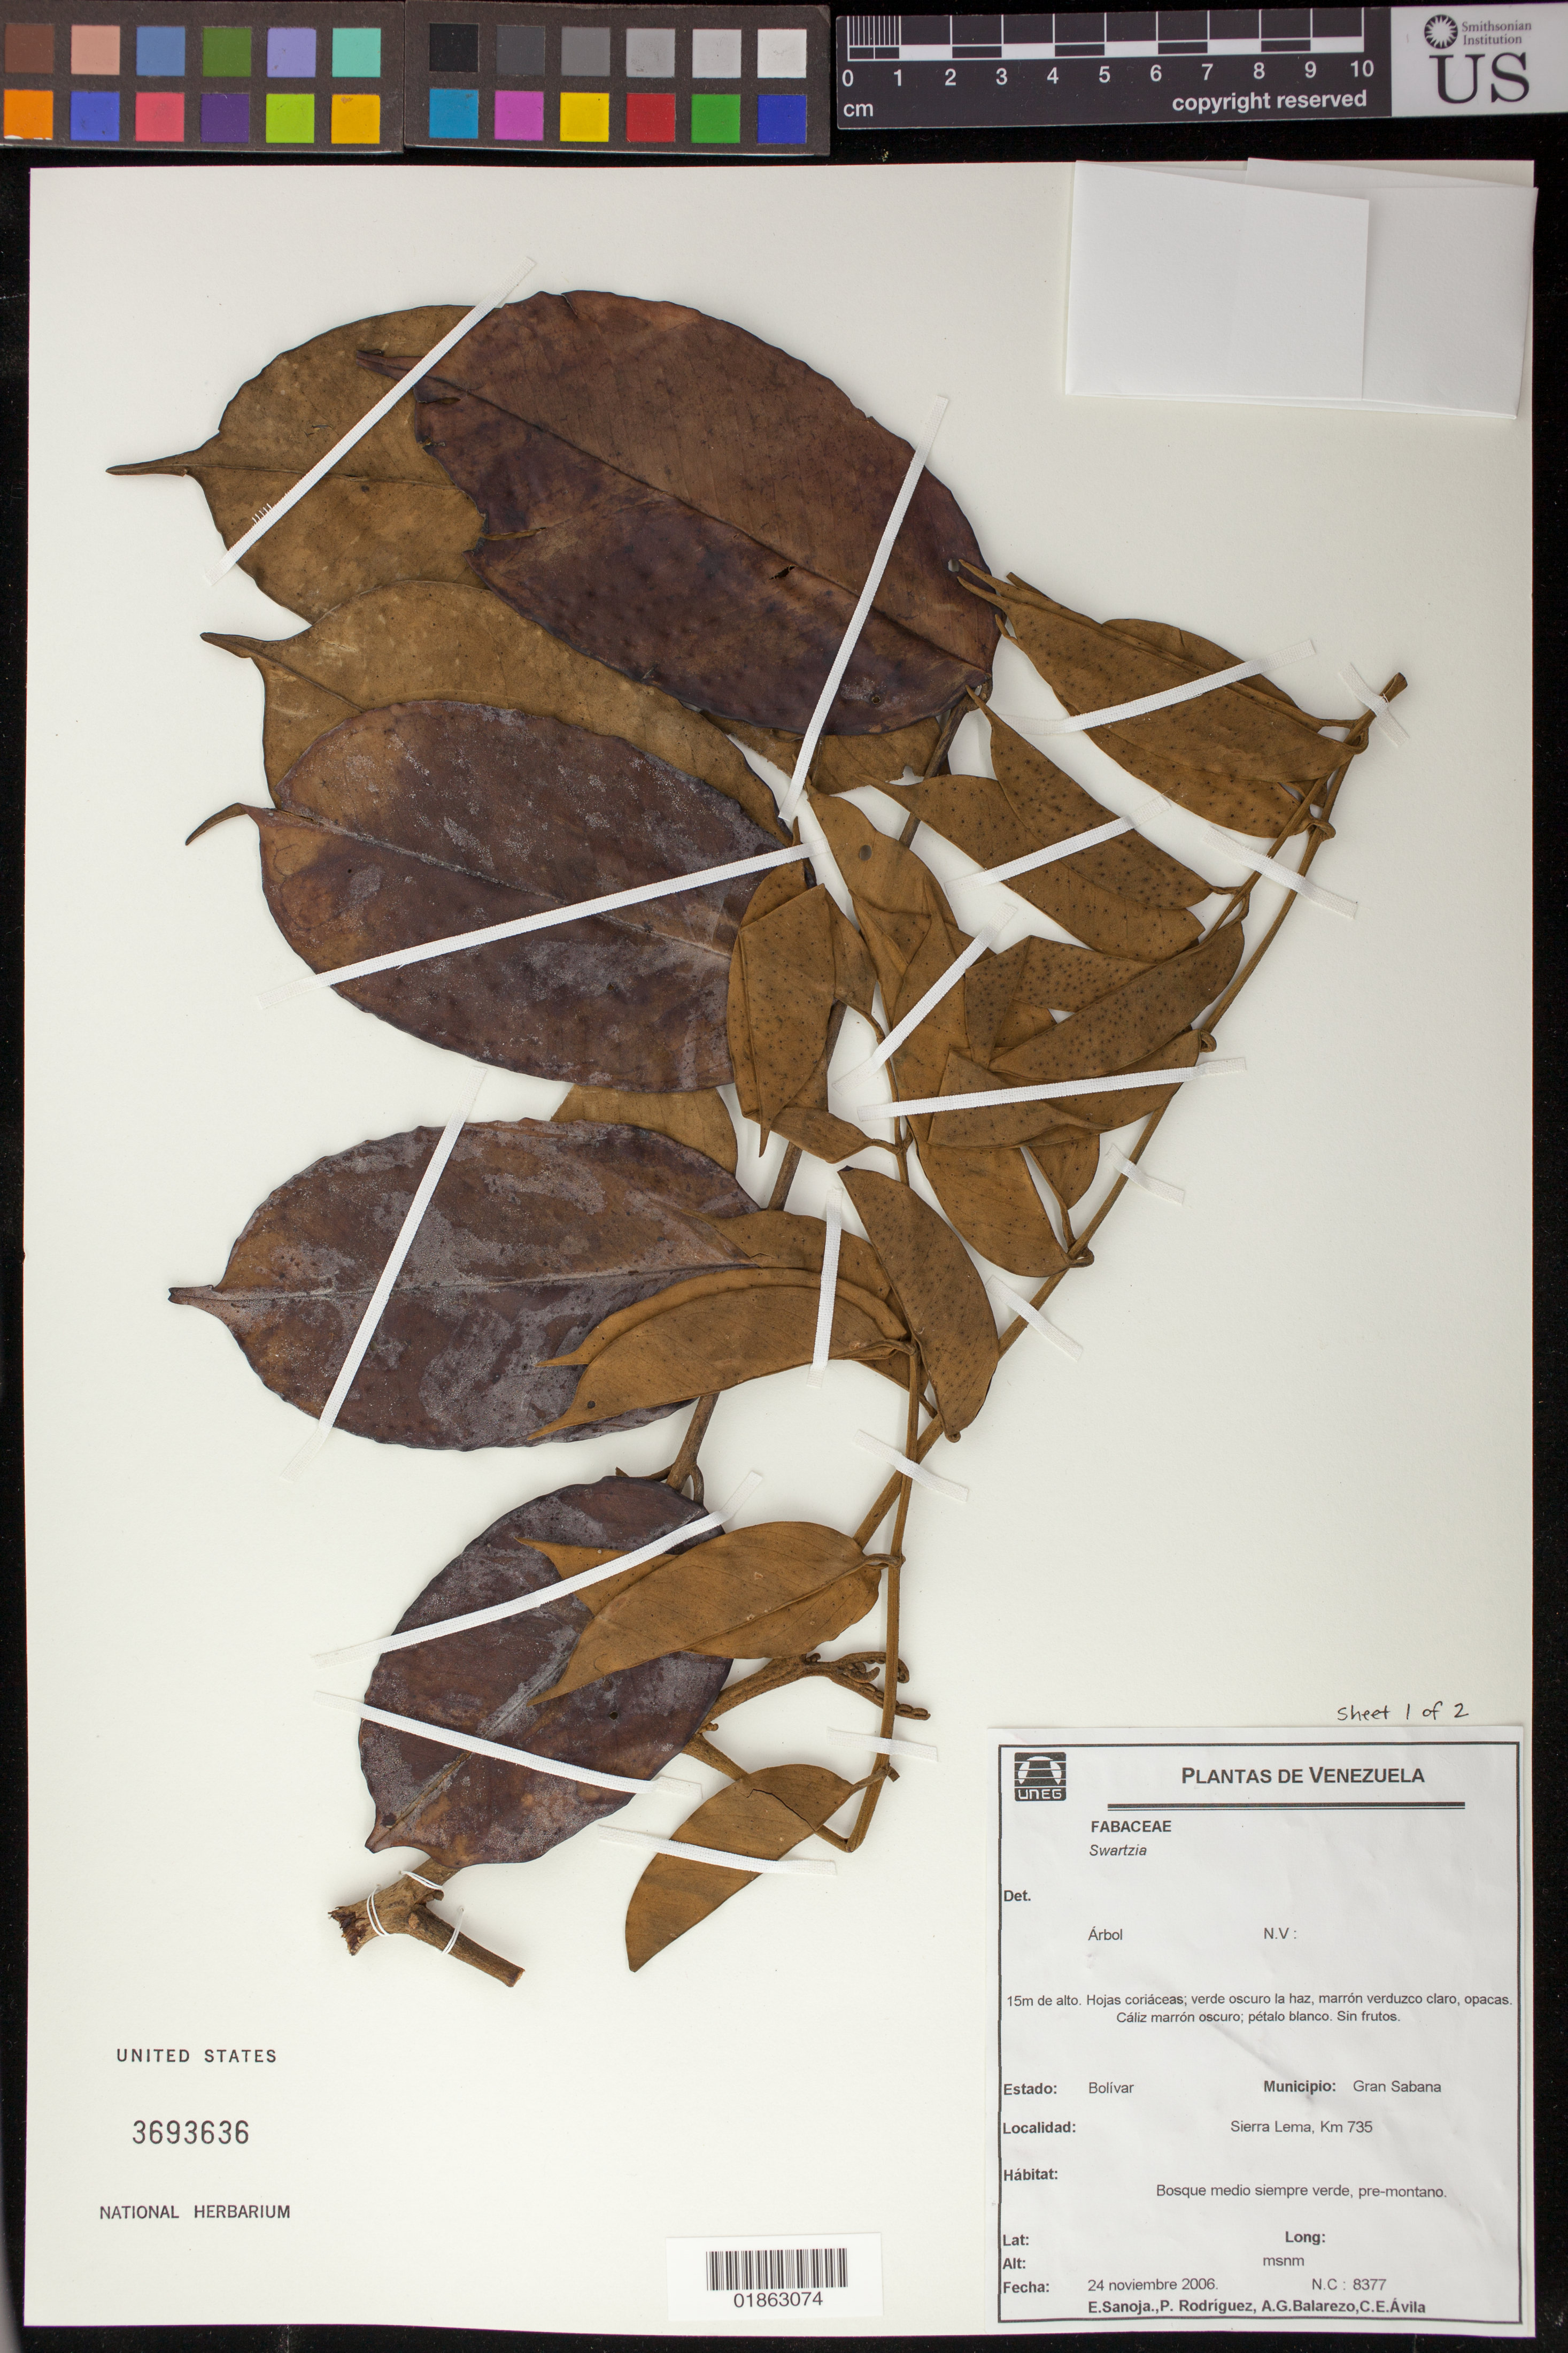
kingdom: Plantae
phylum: Tracheophyta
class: Magnoliopsida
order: Fabales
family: Fabaceae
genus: Swartzia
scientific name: Swartzia sp.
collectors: E. Sanoja, P. Rodriguez, A. Balarezo & C. Avila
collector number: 8377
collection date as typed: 24 noviembre 2006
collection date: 2006-11-24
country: Venezuela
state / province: Bolivar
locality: Municipio Gran Sabana, Sierra Lema, Km 735.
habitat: Bosque medio siempre verde, pre-montano.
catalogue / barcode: US 3693636